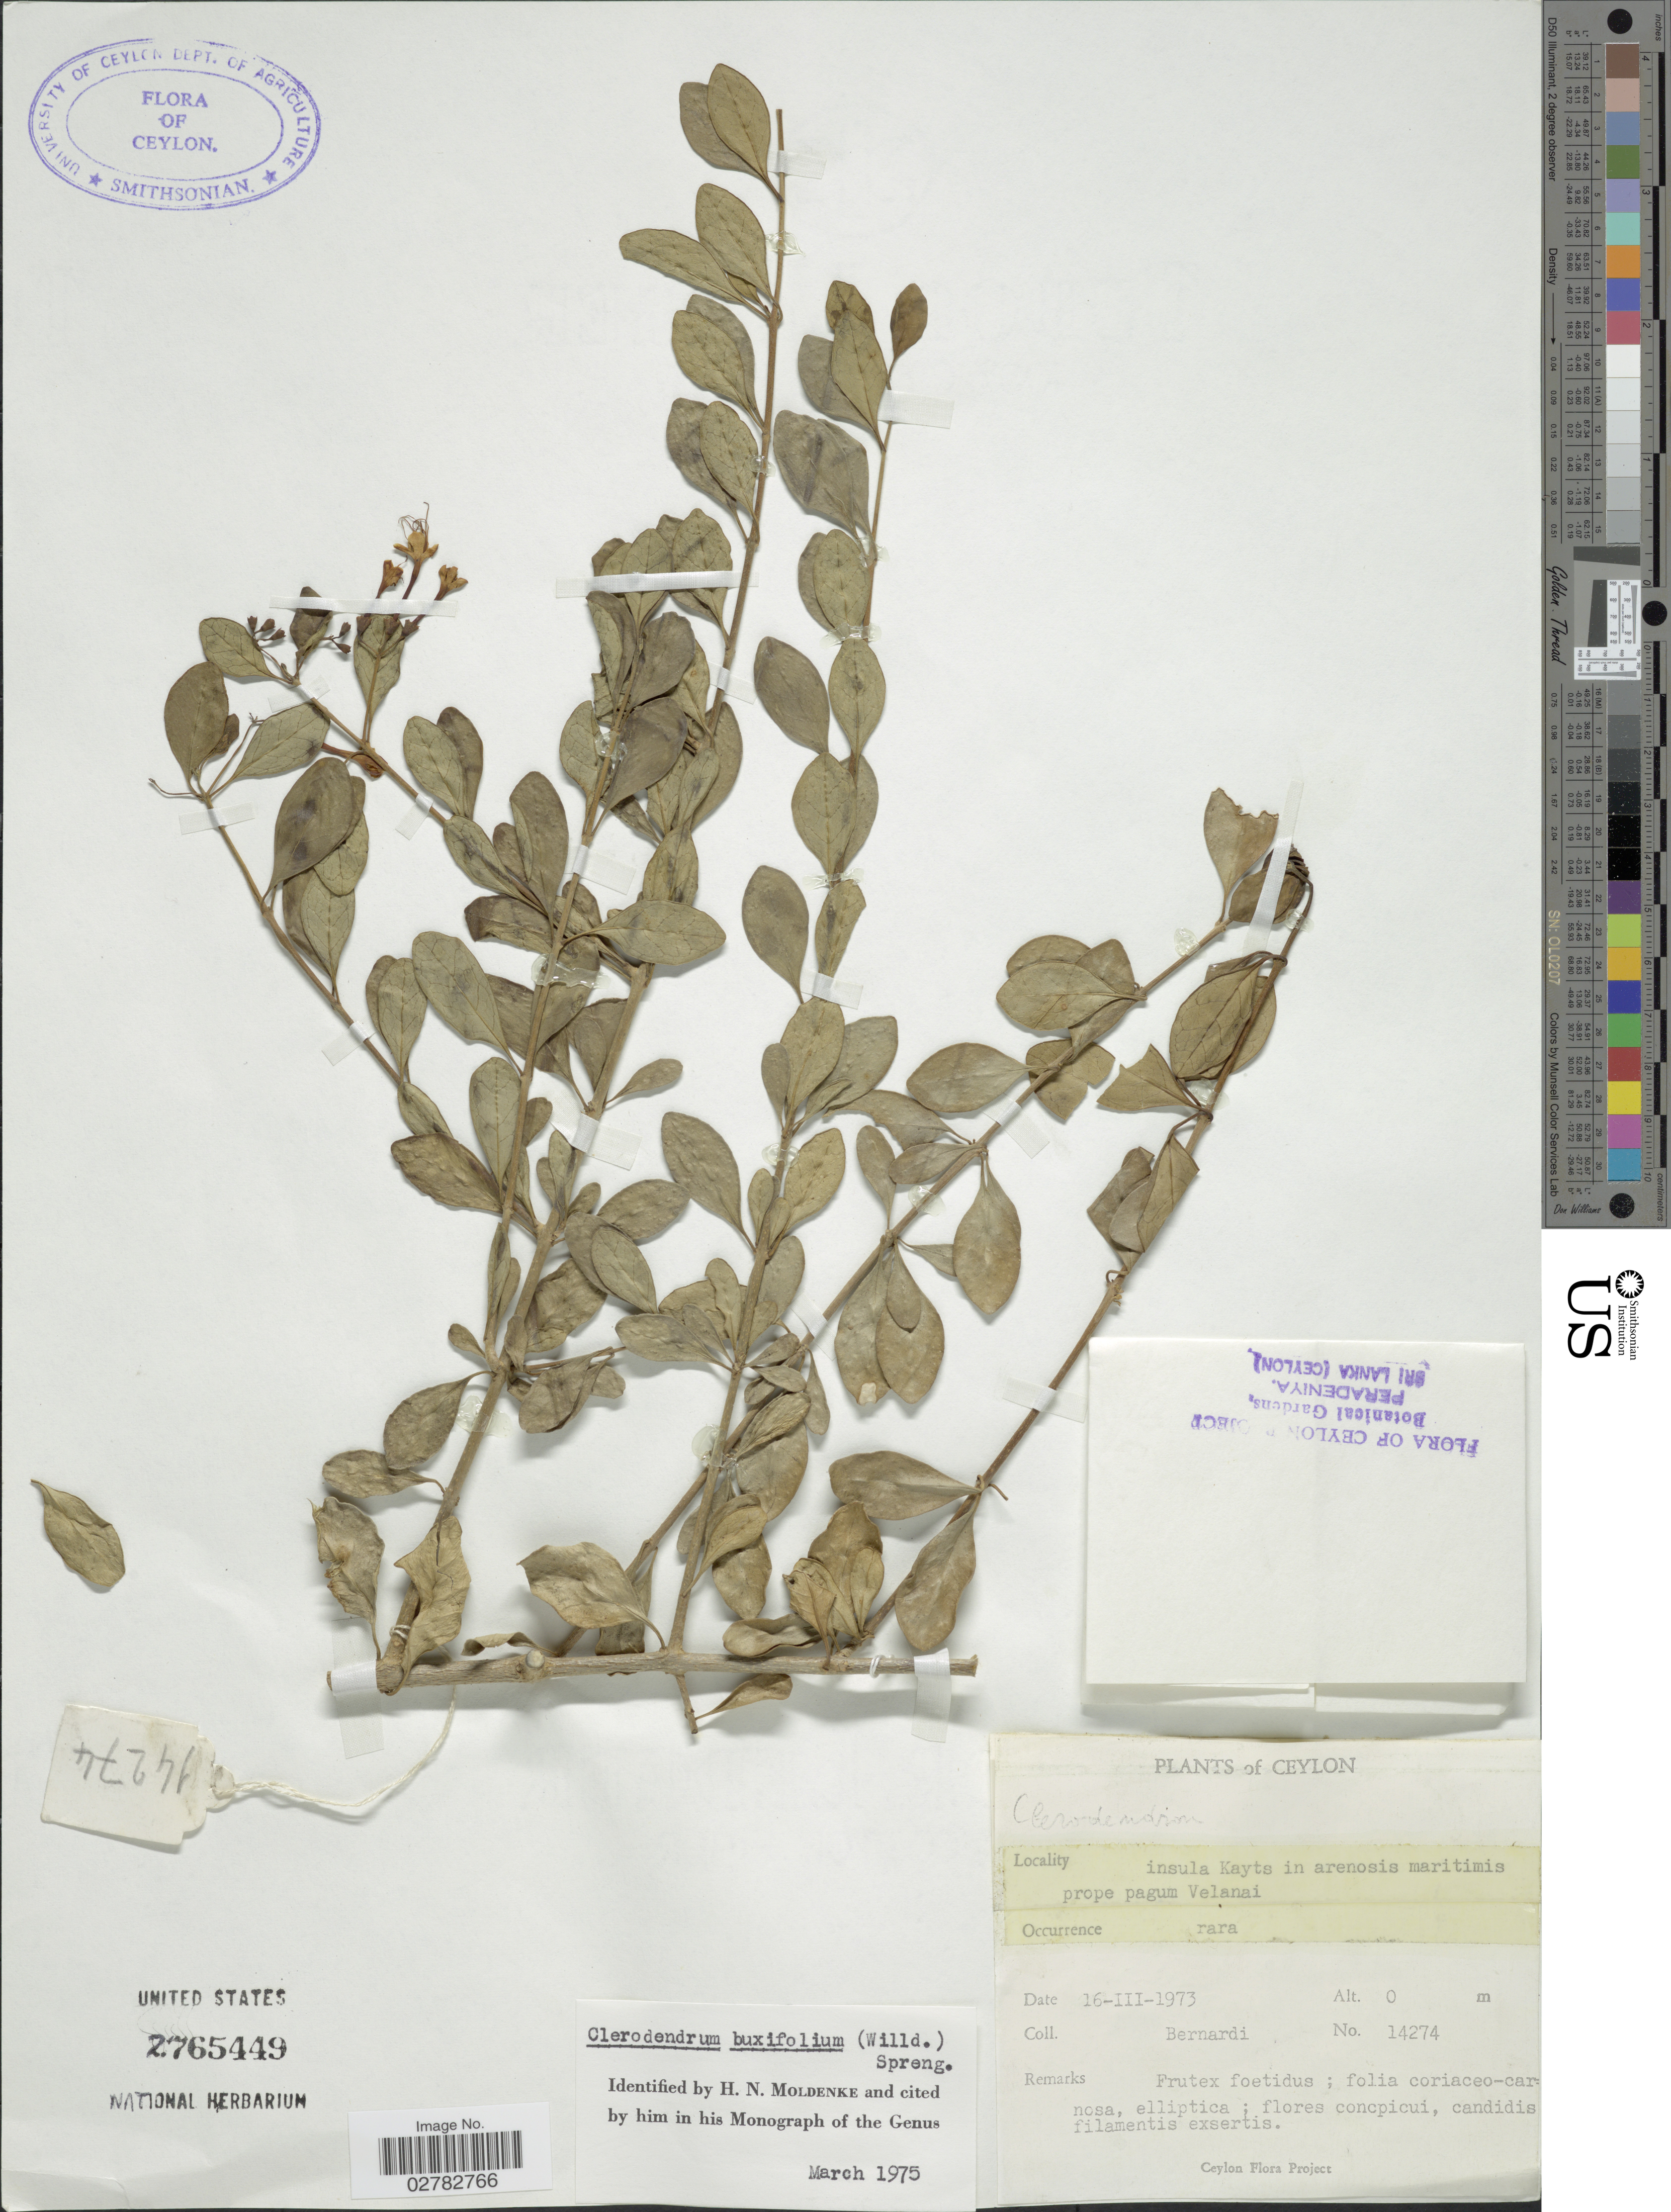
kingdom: Plantae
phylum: Tracheophyta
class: Magnoliopsida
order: Lamiales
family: Lamiaceae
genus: Clerodendrum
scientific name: Clerodendrum buxifolium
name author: (Willd.) Spreng.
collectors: Bernardi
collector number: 14274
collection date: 1973-03-16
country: Sri Lanka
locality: Ceylon. Insula Kayts in arenosis maritimis prope pagum Velanai.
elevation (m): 0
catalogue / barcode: US 2765449